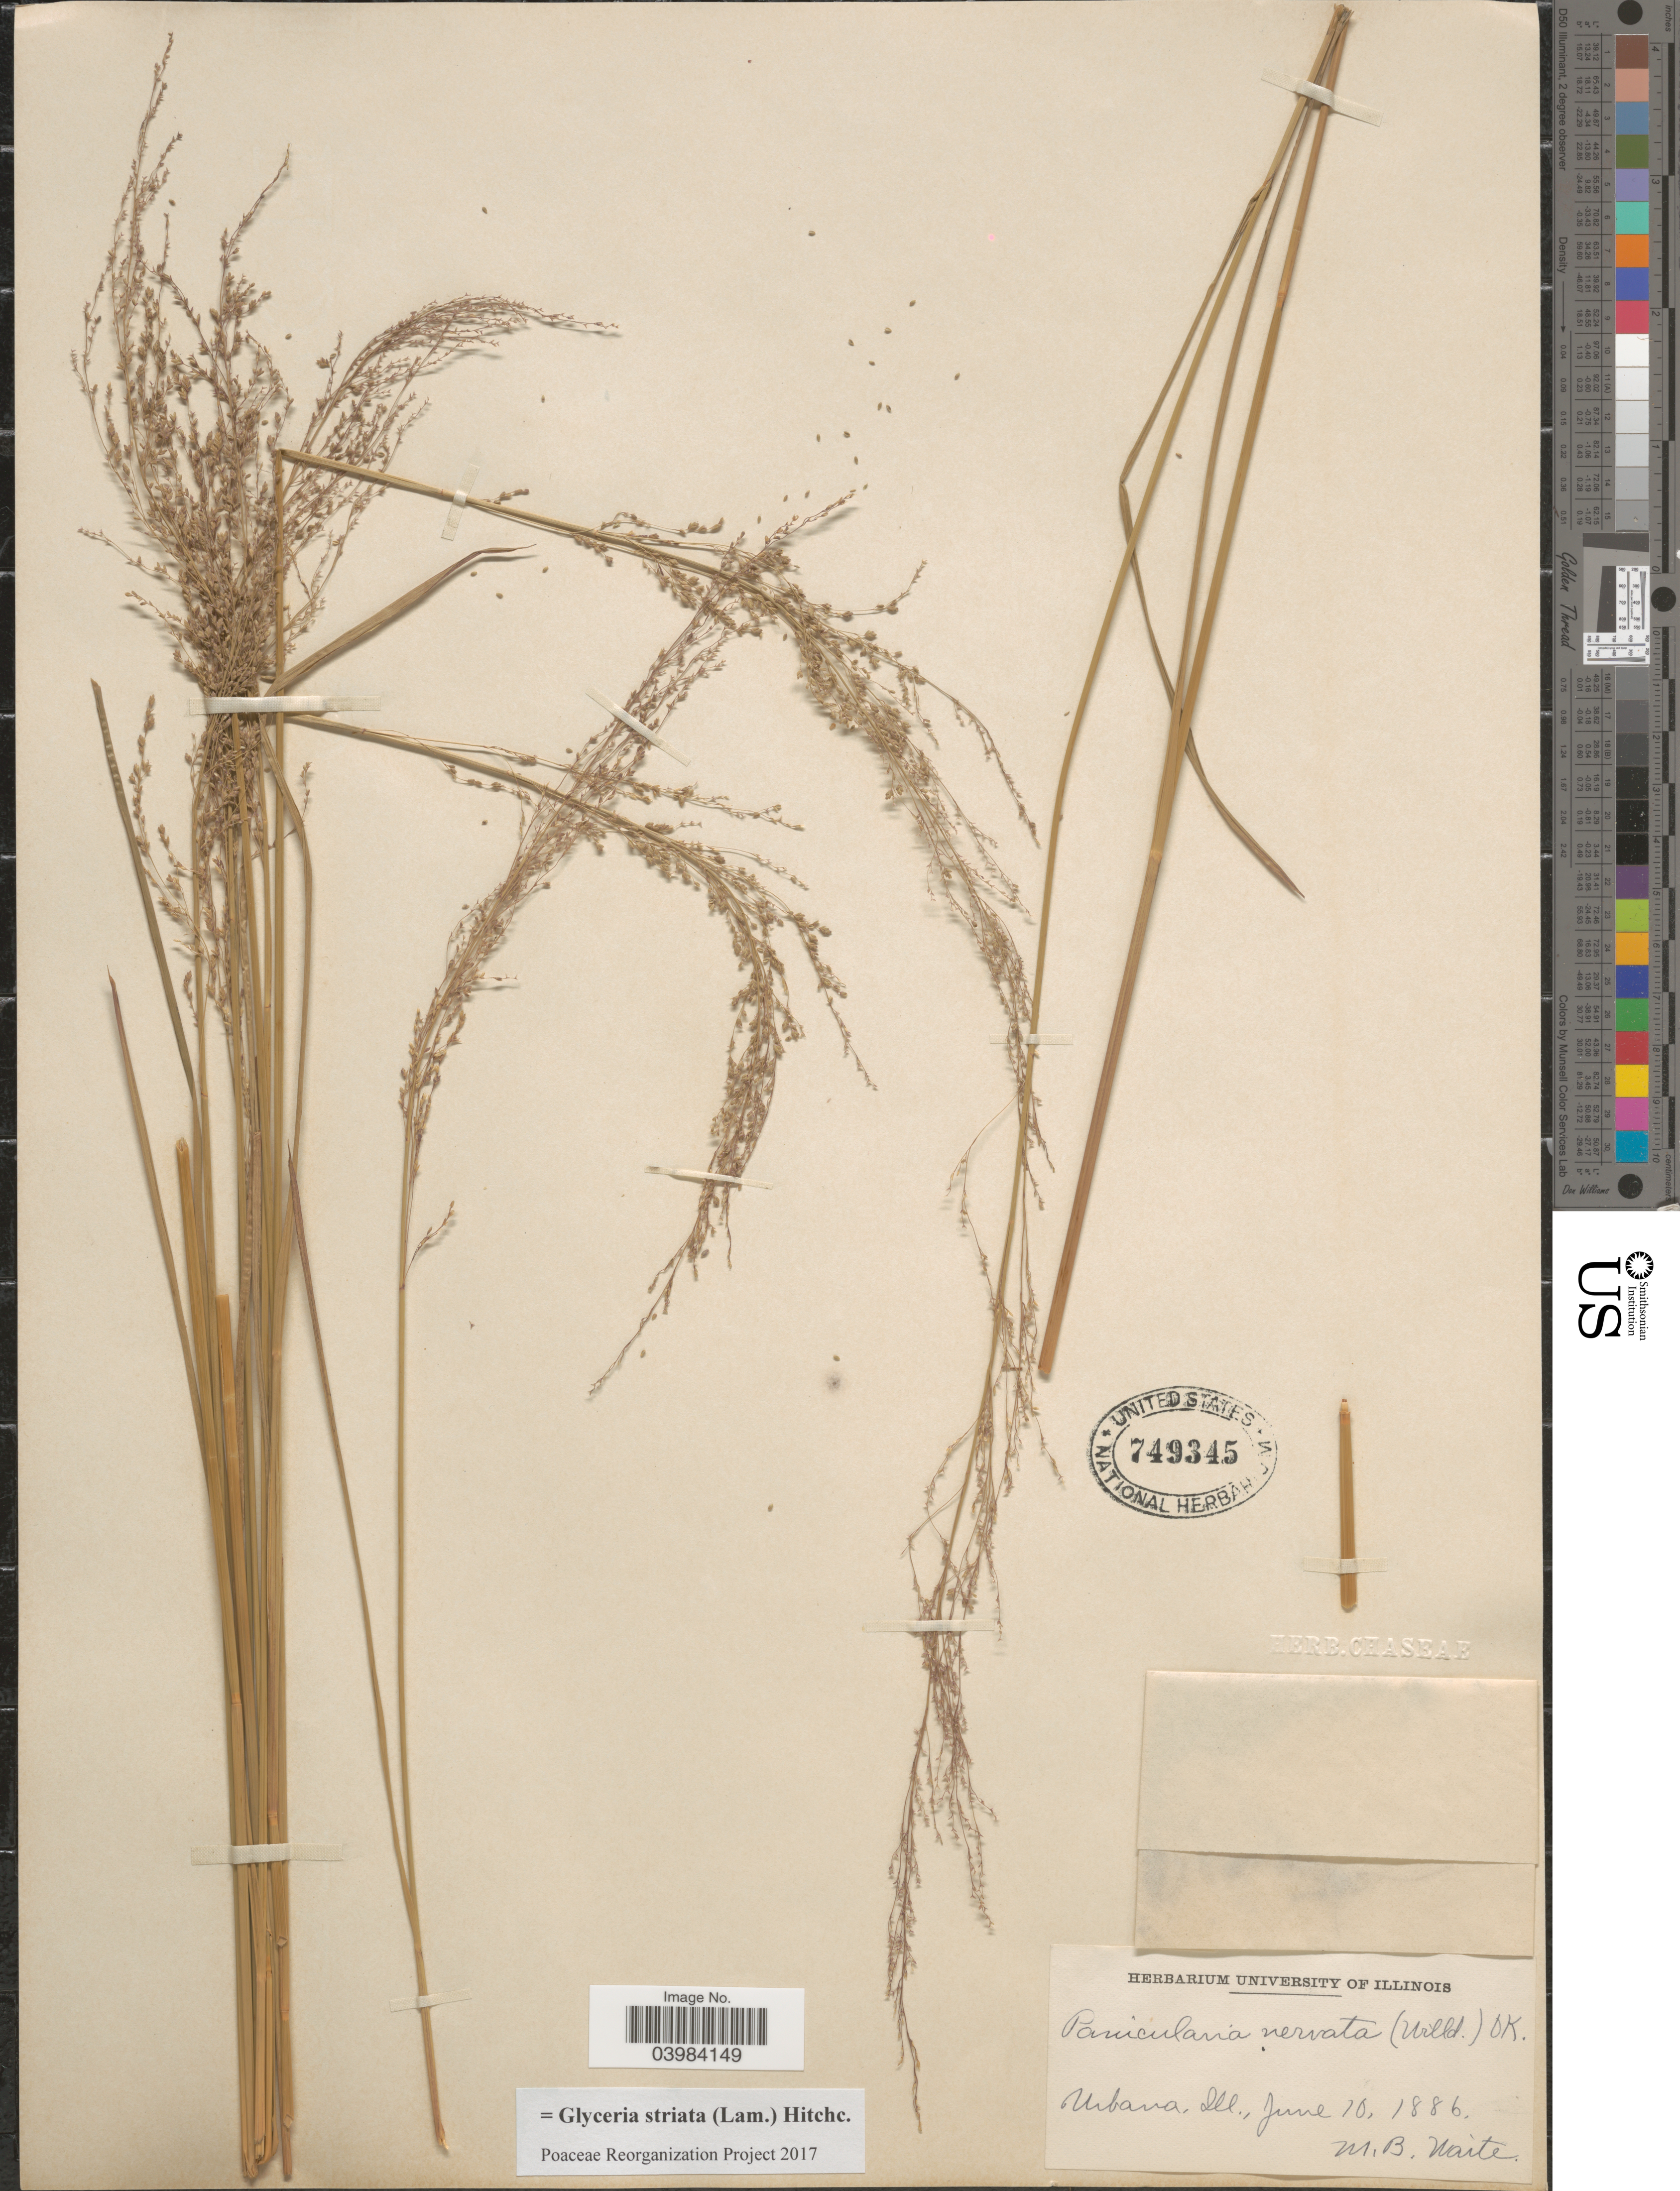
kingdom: Plantae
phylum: Tracheophyta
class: Liliopsida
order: Poales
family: Poaceae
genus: Glyceria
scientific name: Glyceria striata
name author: (Lam.) Hitchc.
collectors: M. B. Waite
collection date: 1886-06-10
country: United States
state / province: Illinois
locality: Urbana.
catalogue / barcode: US 749345